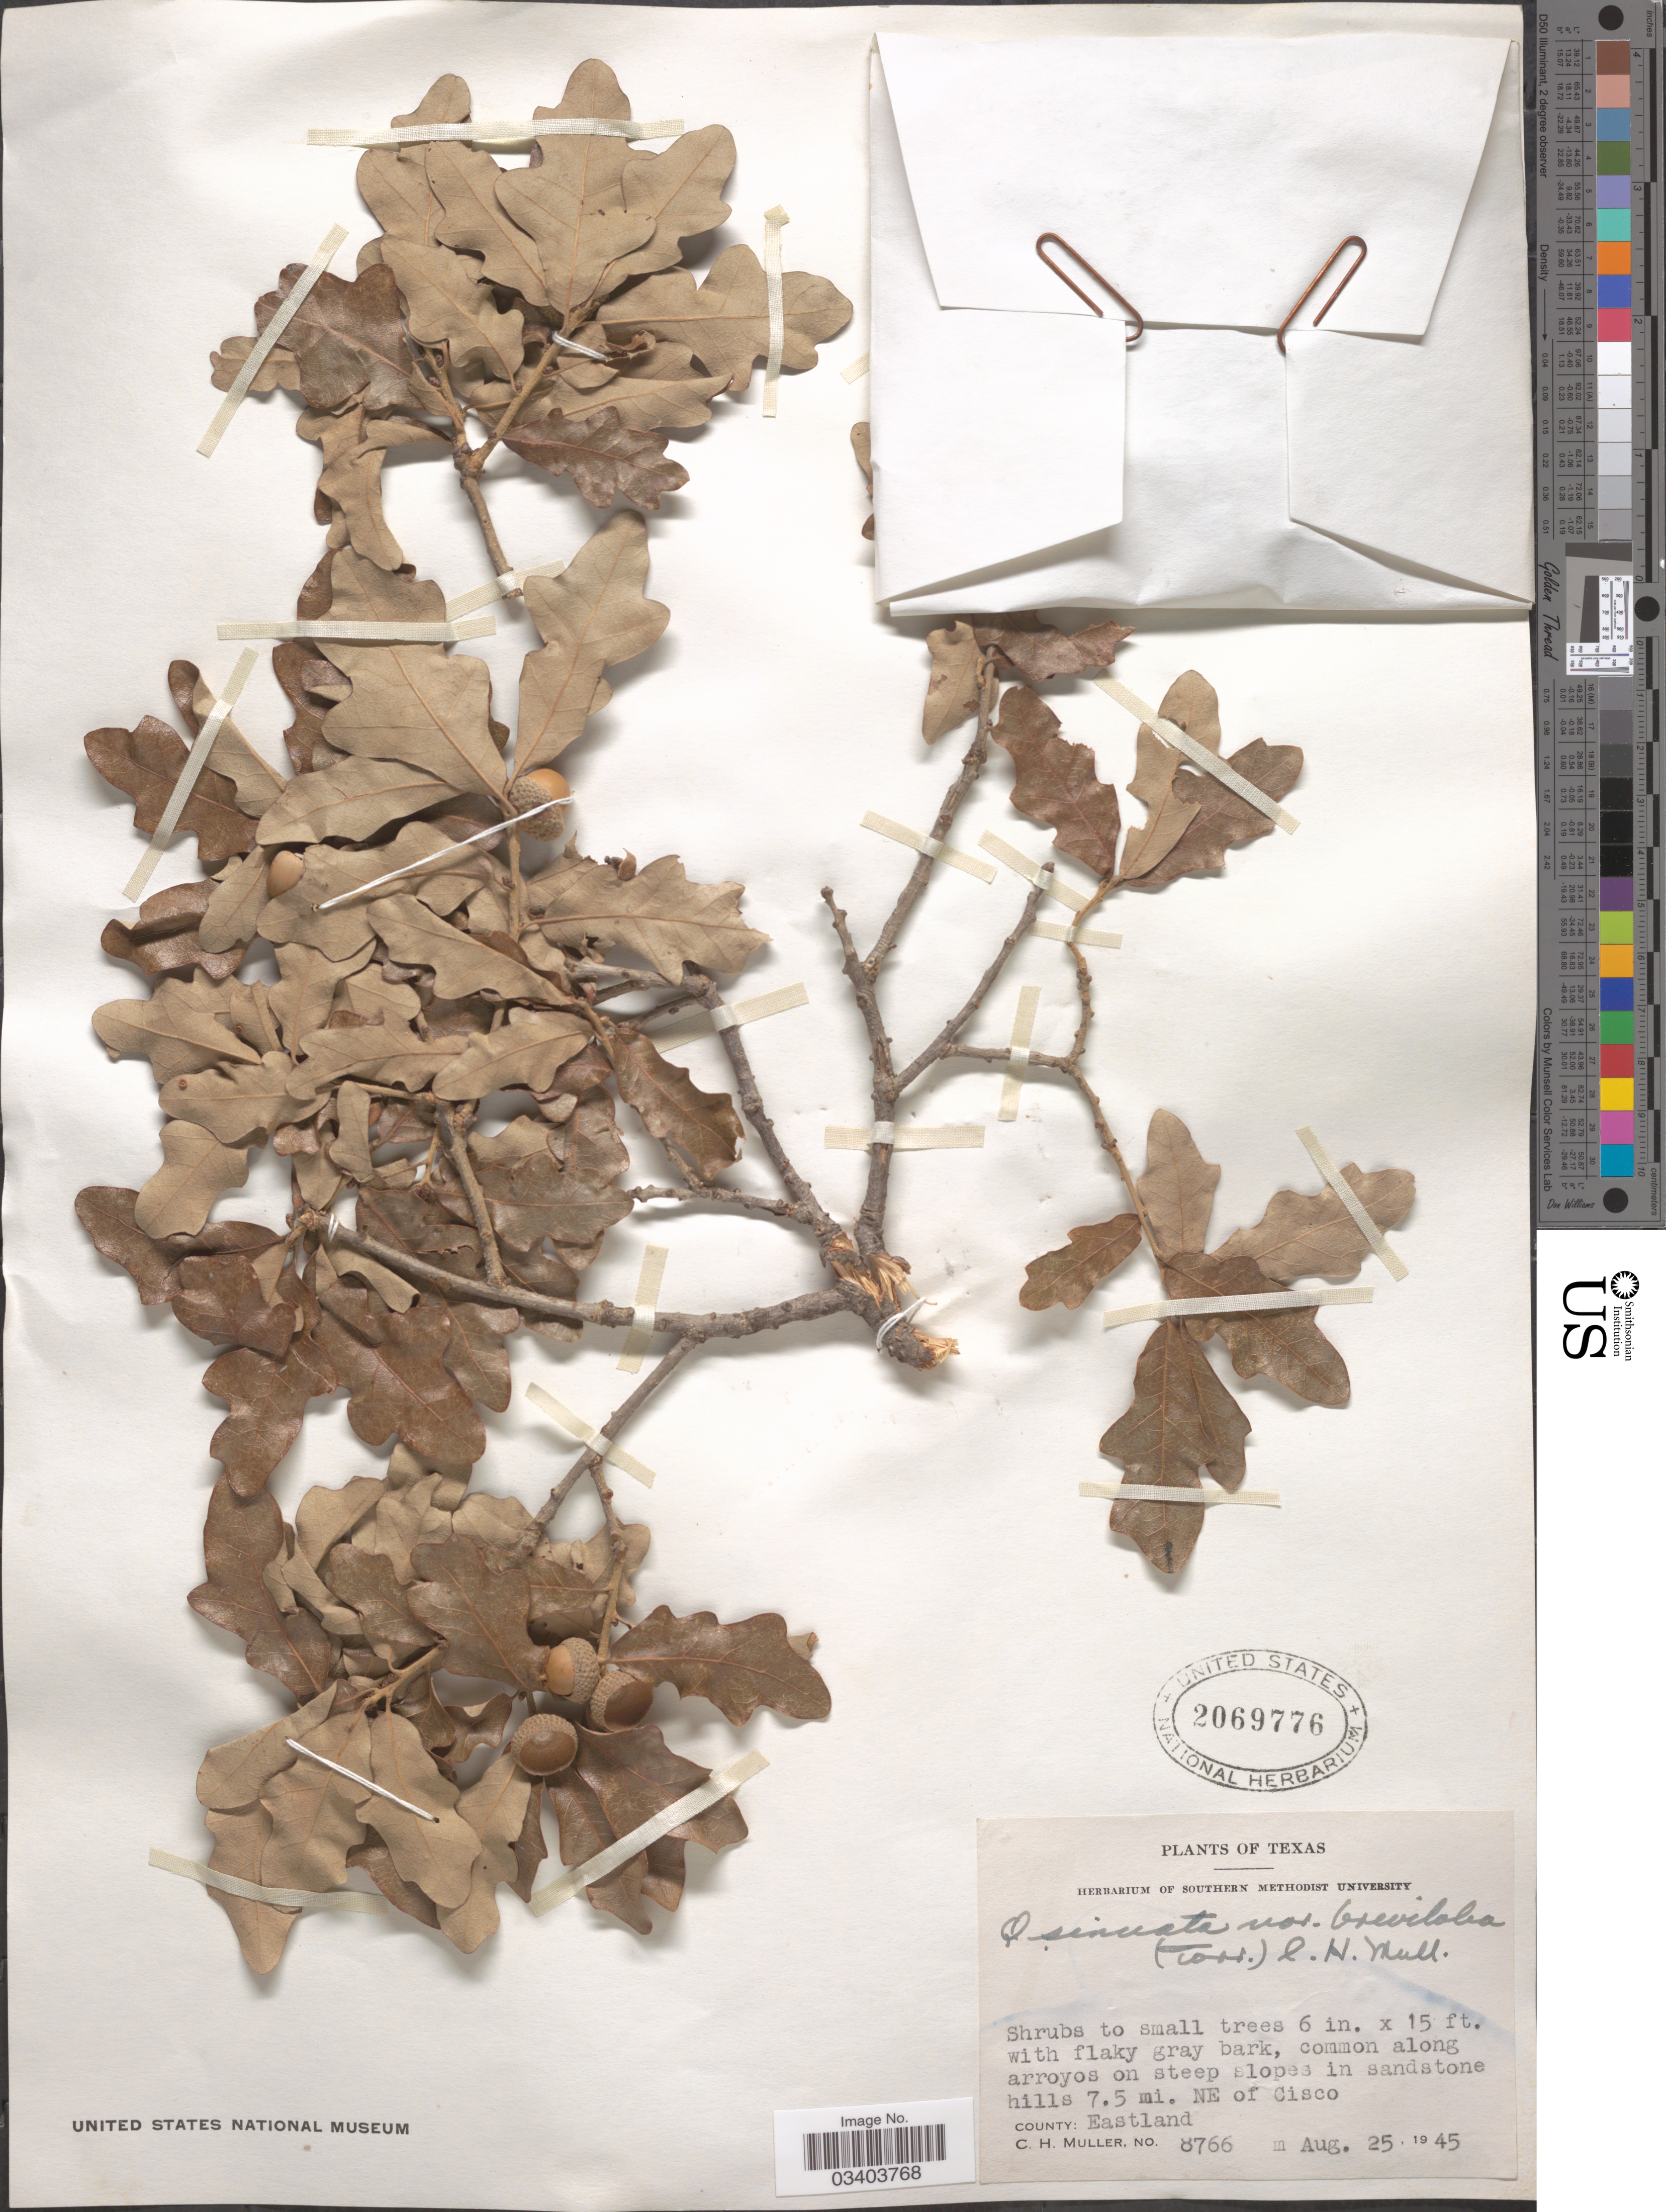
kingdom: Plantae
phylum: Tracheophyta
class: Magnoliopsida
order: Fagales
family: Fagaceae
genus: Quercus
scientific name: Quercus breviloba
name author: (Torr.) Sarg.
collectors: C. H. Mueller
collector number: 8766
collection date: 1945-08-25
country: United States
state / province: Texas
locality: Along arroyos on steep slopes in sandstone hills 7.5 mi. NE of Cisco. County: Eastland.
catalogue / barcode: US 2069776